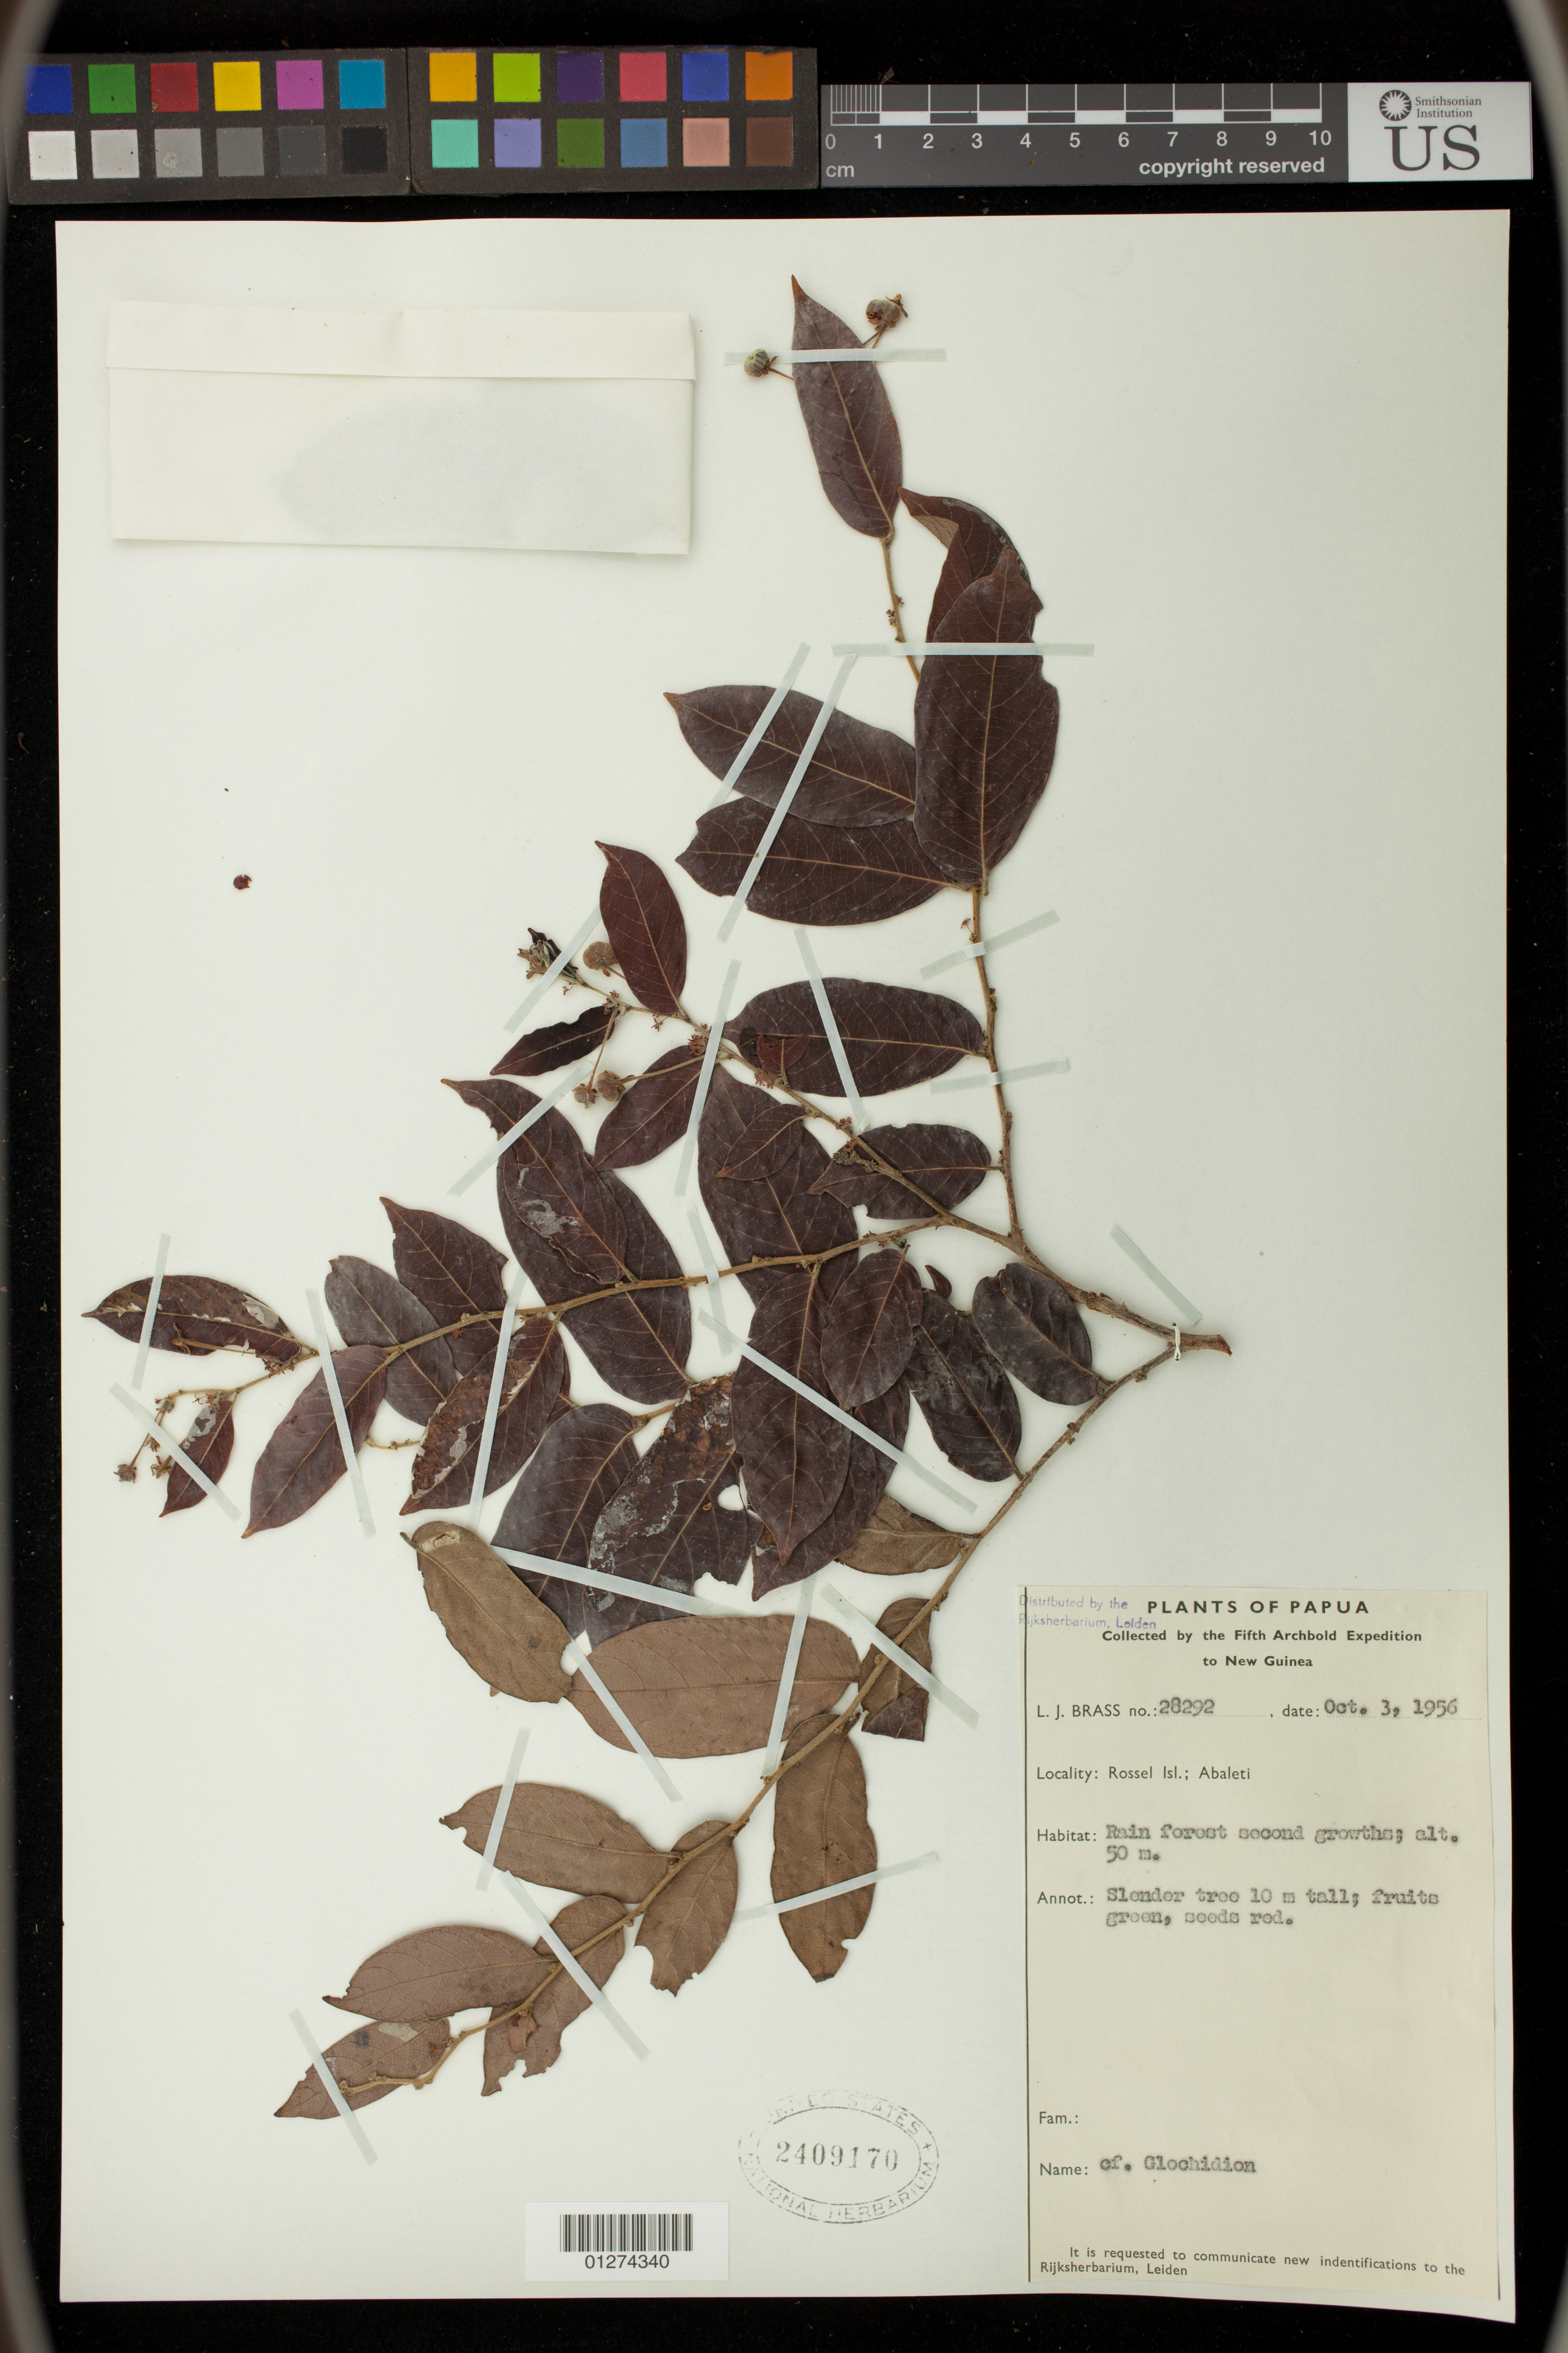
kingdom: Plantae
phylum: Tracheophyta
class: Magnoliopsida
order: Malpighiales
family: Phyllanthaceae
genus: Glochidion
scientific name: Glochidion sp.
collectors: L. J. Brass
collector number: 28292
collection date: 1956-10-03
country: Papua New Guinea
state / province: Milne Bay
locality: Rossel Isl.; Abaleti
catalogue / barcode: US 2409170